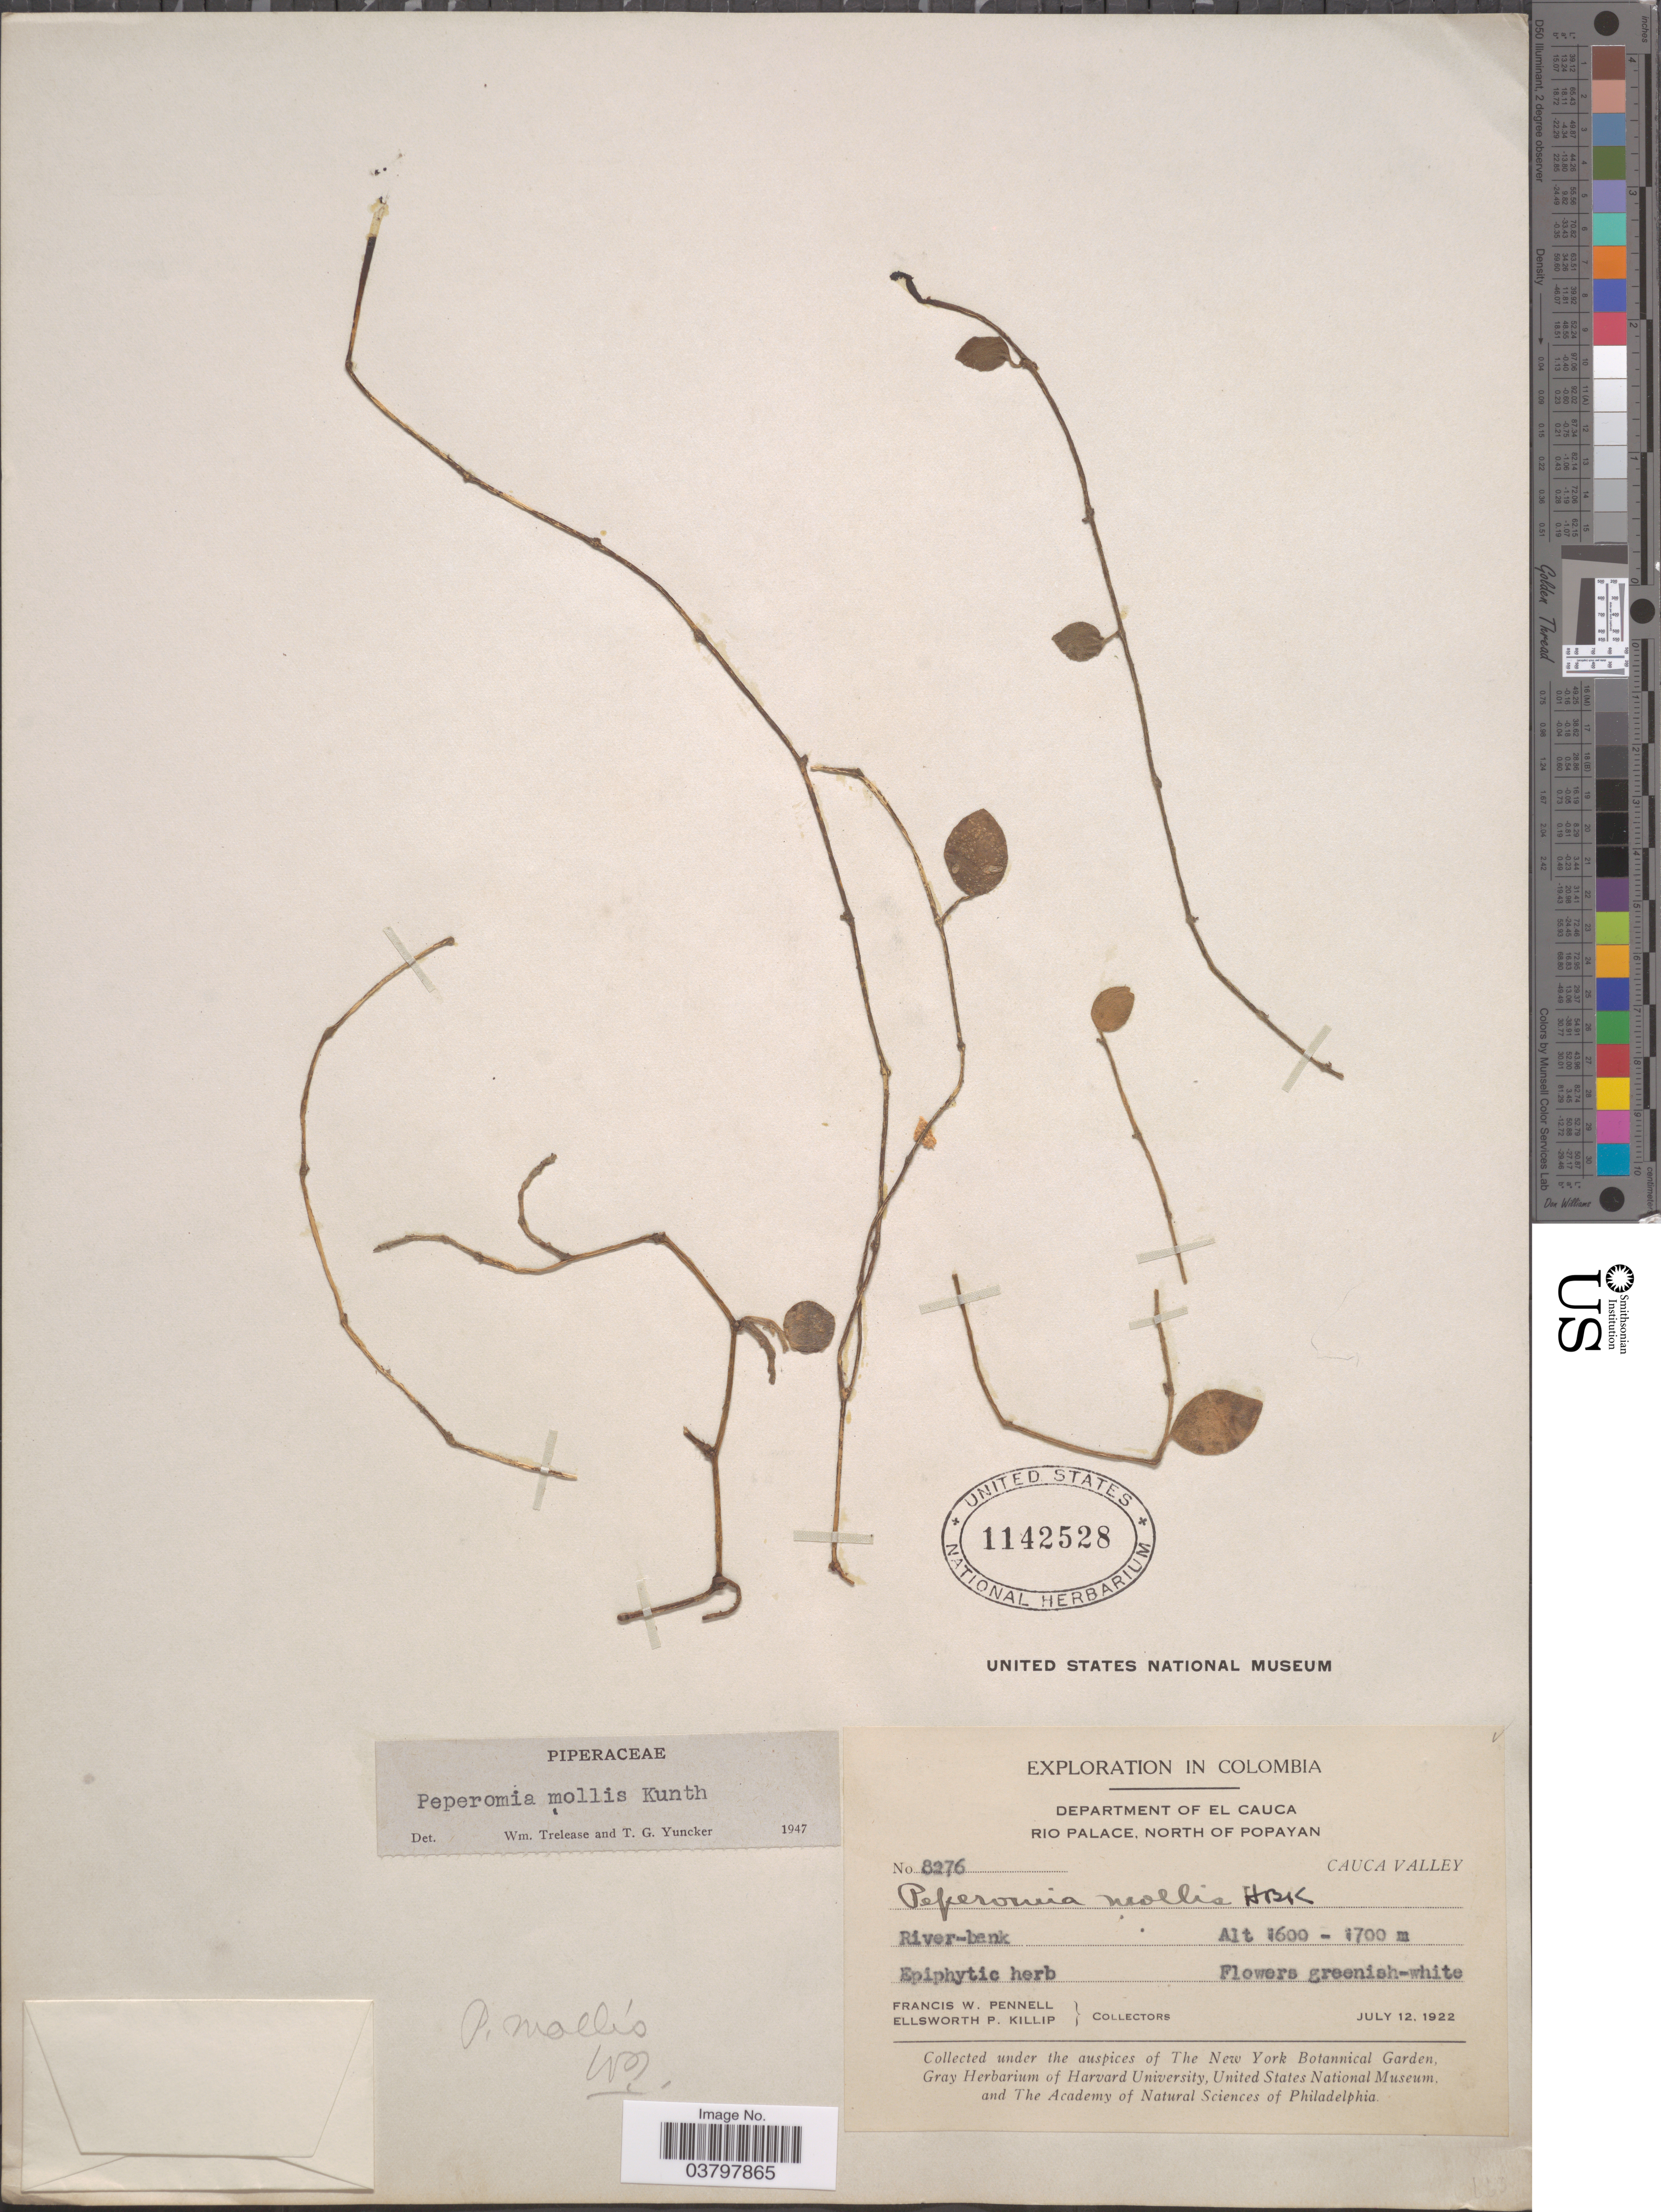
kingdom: Plantae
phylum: Tracheophyta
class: Magnoliopsida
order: Piperales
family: Piperaceae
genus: Peperomia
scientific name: Peperomia mollis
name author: Kunth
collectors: F. W. Pennell & E. P. Killip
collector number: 8276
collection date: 1922-07-12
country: Colombia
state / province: Cauca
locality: Department of El Cauca, Rio Palace, North of Popayan. Cauca Valley.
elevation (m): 1600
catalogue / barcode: US 1142528